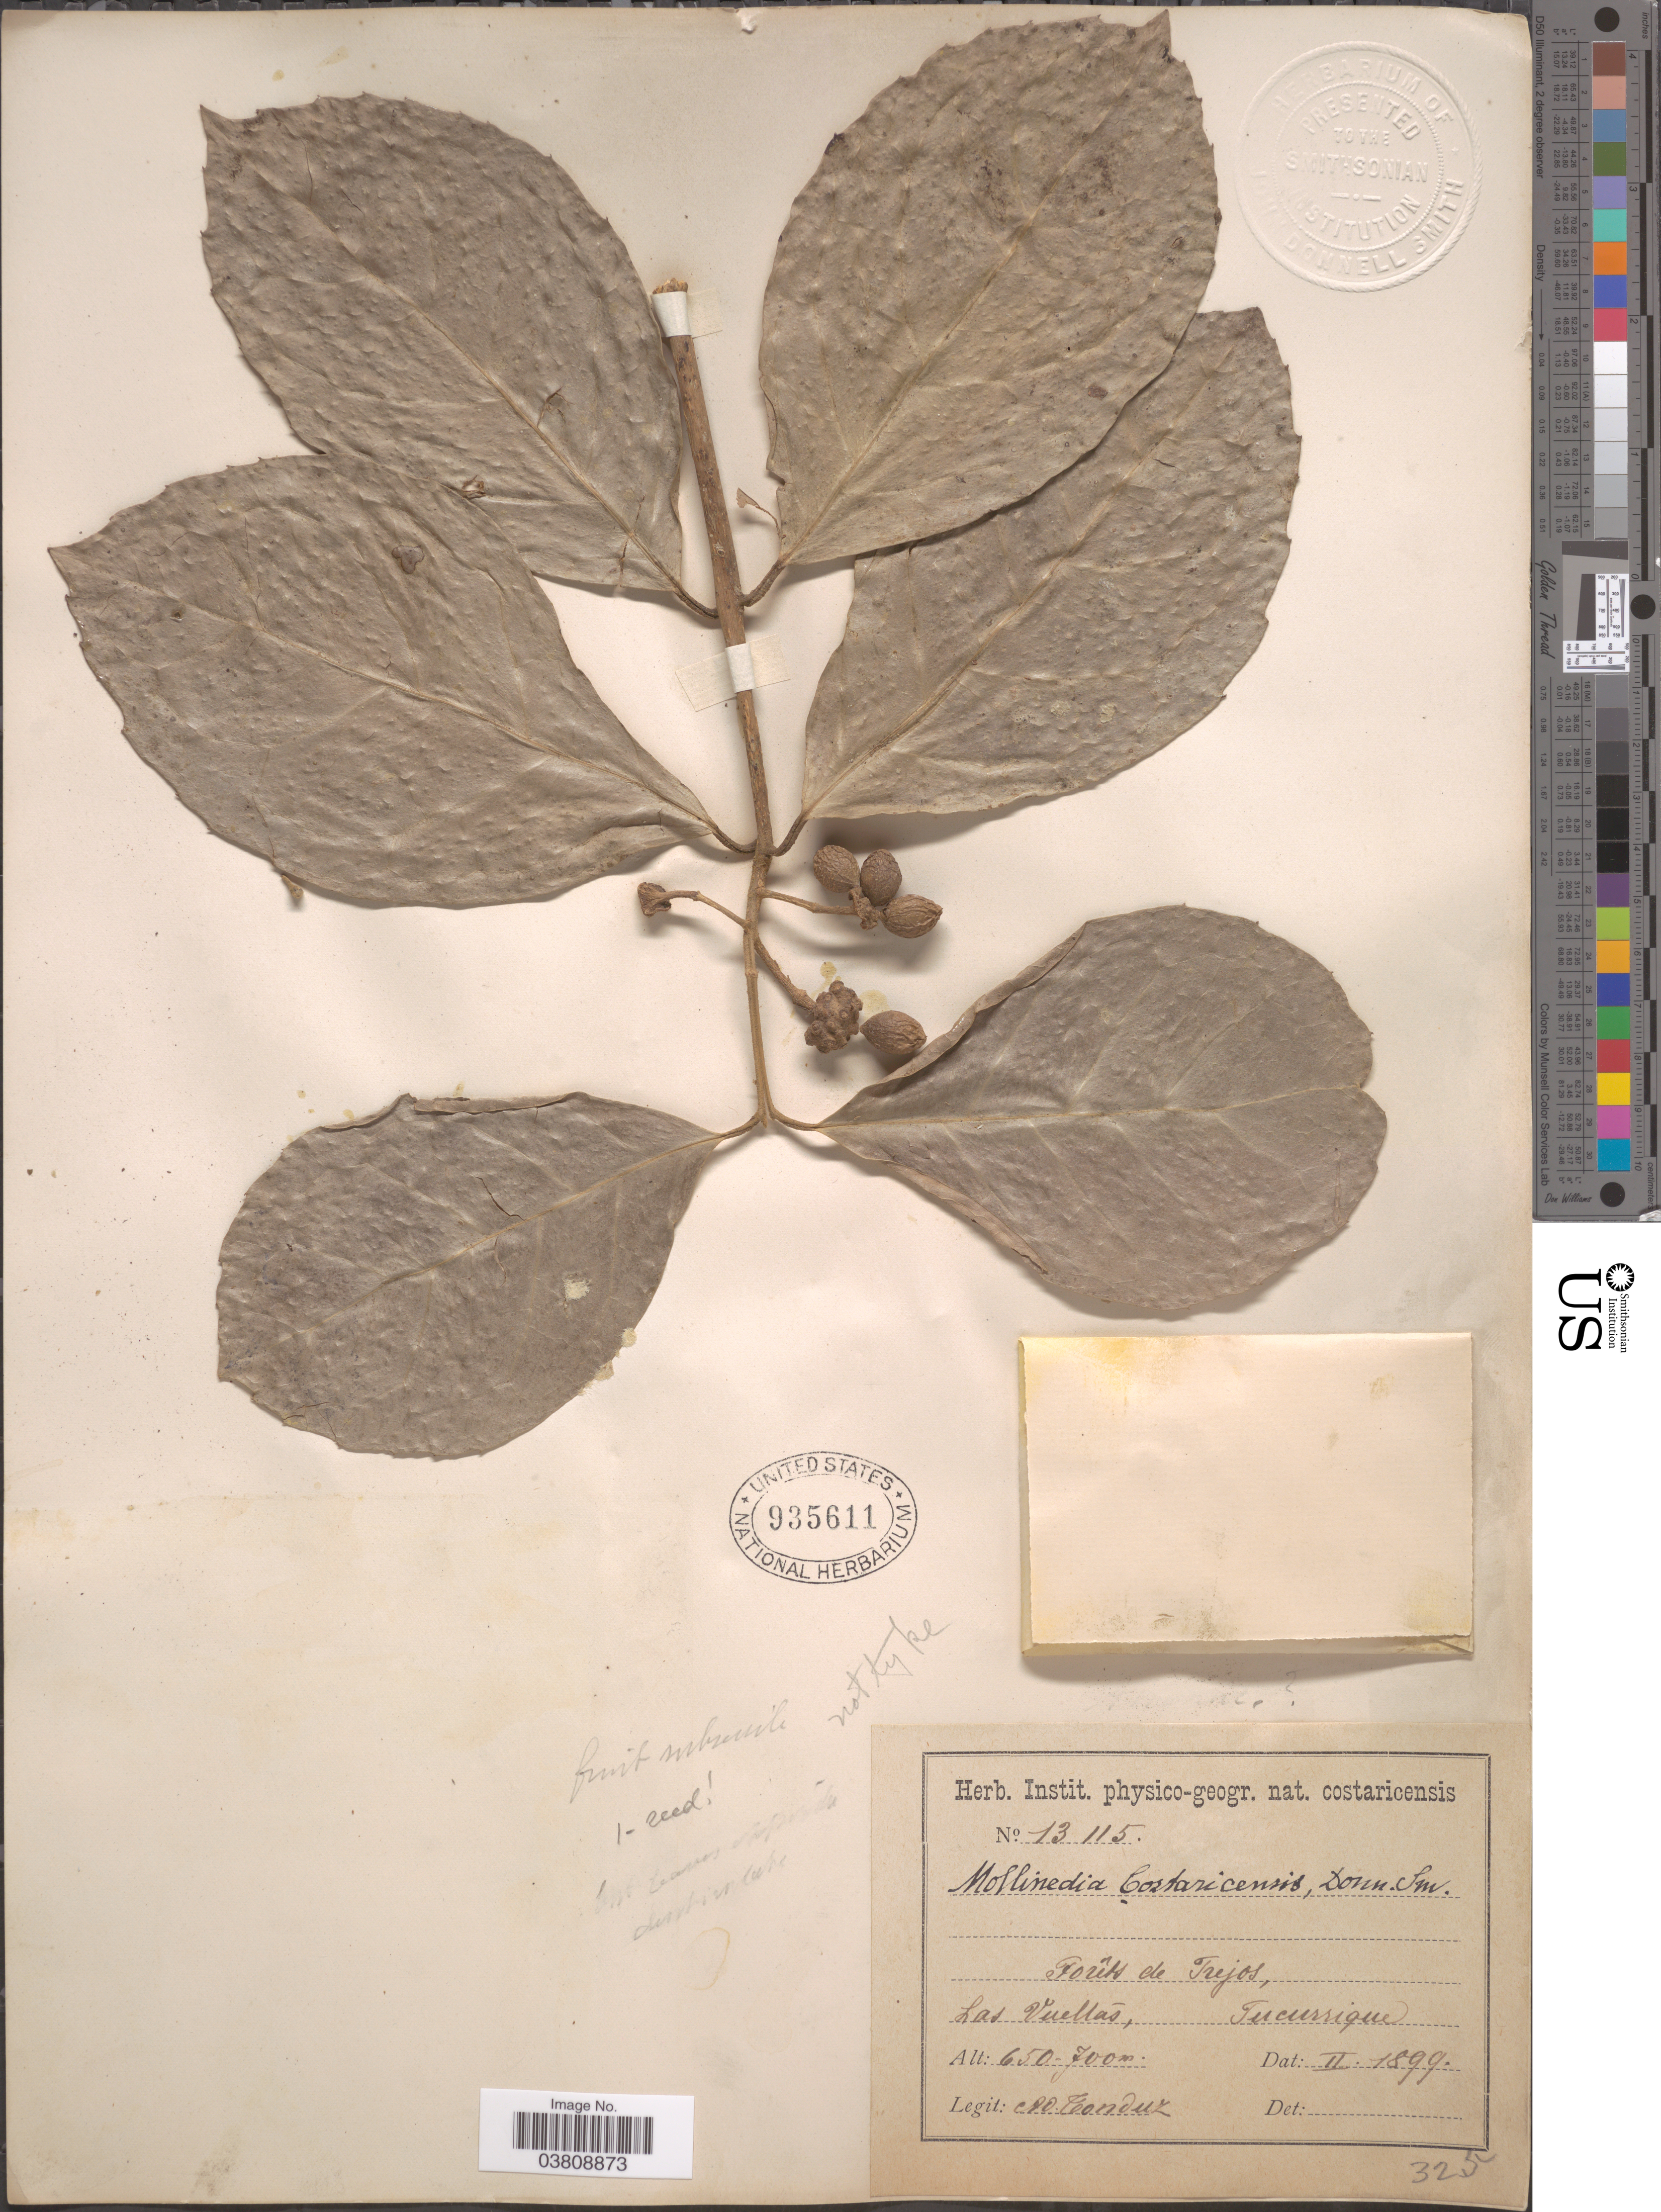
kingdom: Plantae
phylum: Tracheophyta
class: Magnoliopsida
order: Laurales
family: Monimiaceae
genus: Mollinedia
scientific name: Mollinedia costaricensis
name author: Donn. Sm.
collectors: A. Tonduz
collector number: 13115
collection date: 1899-02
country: Costa Rica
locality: Forêts de Trejos, Las Vueltas, Tucurrique.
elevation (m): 650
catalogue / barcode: US 935611